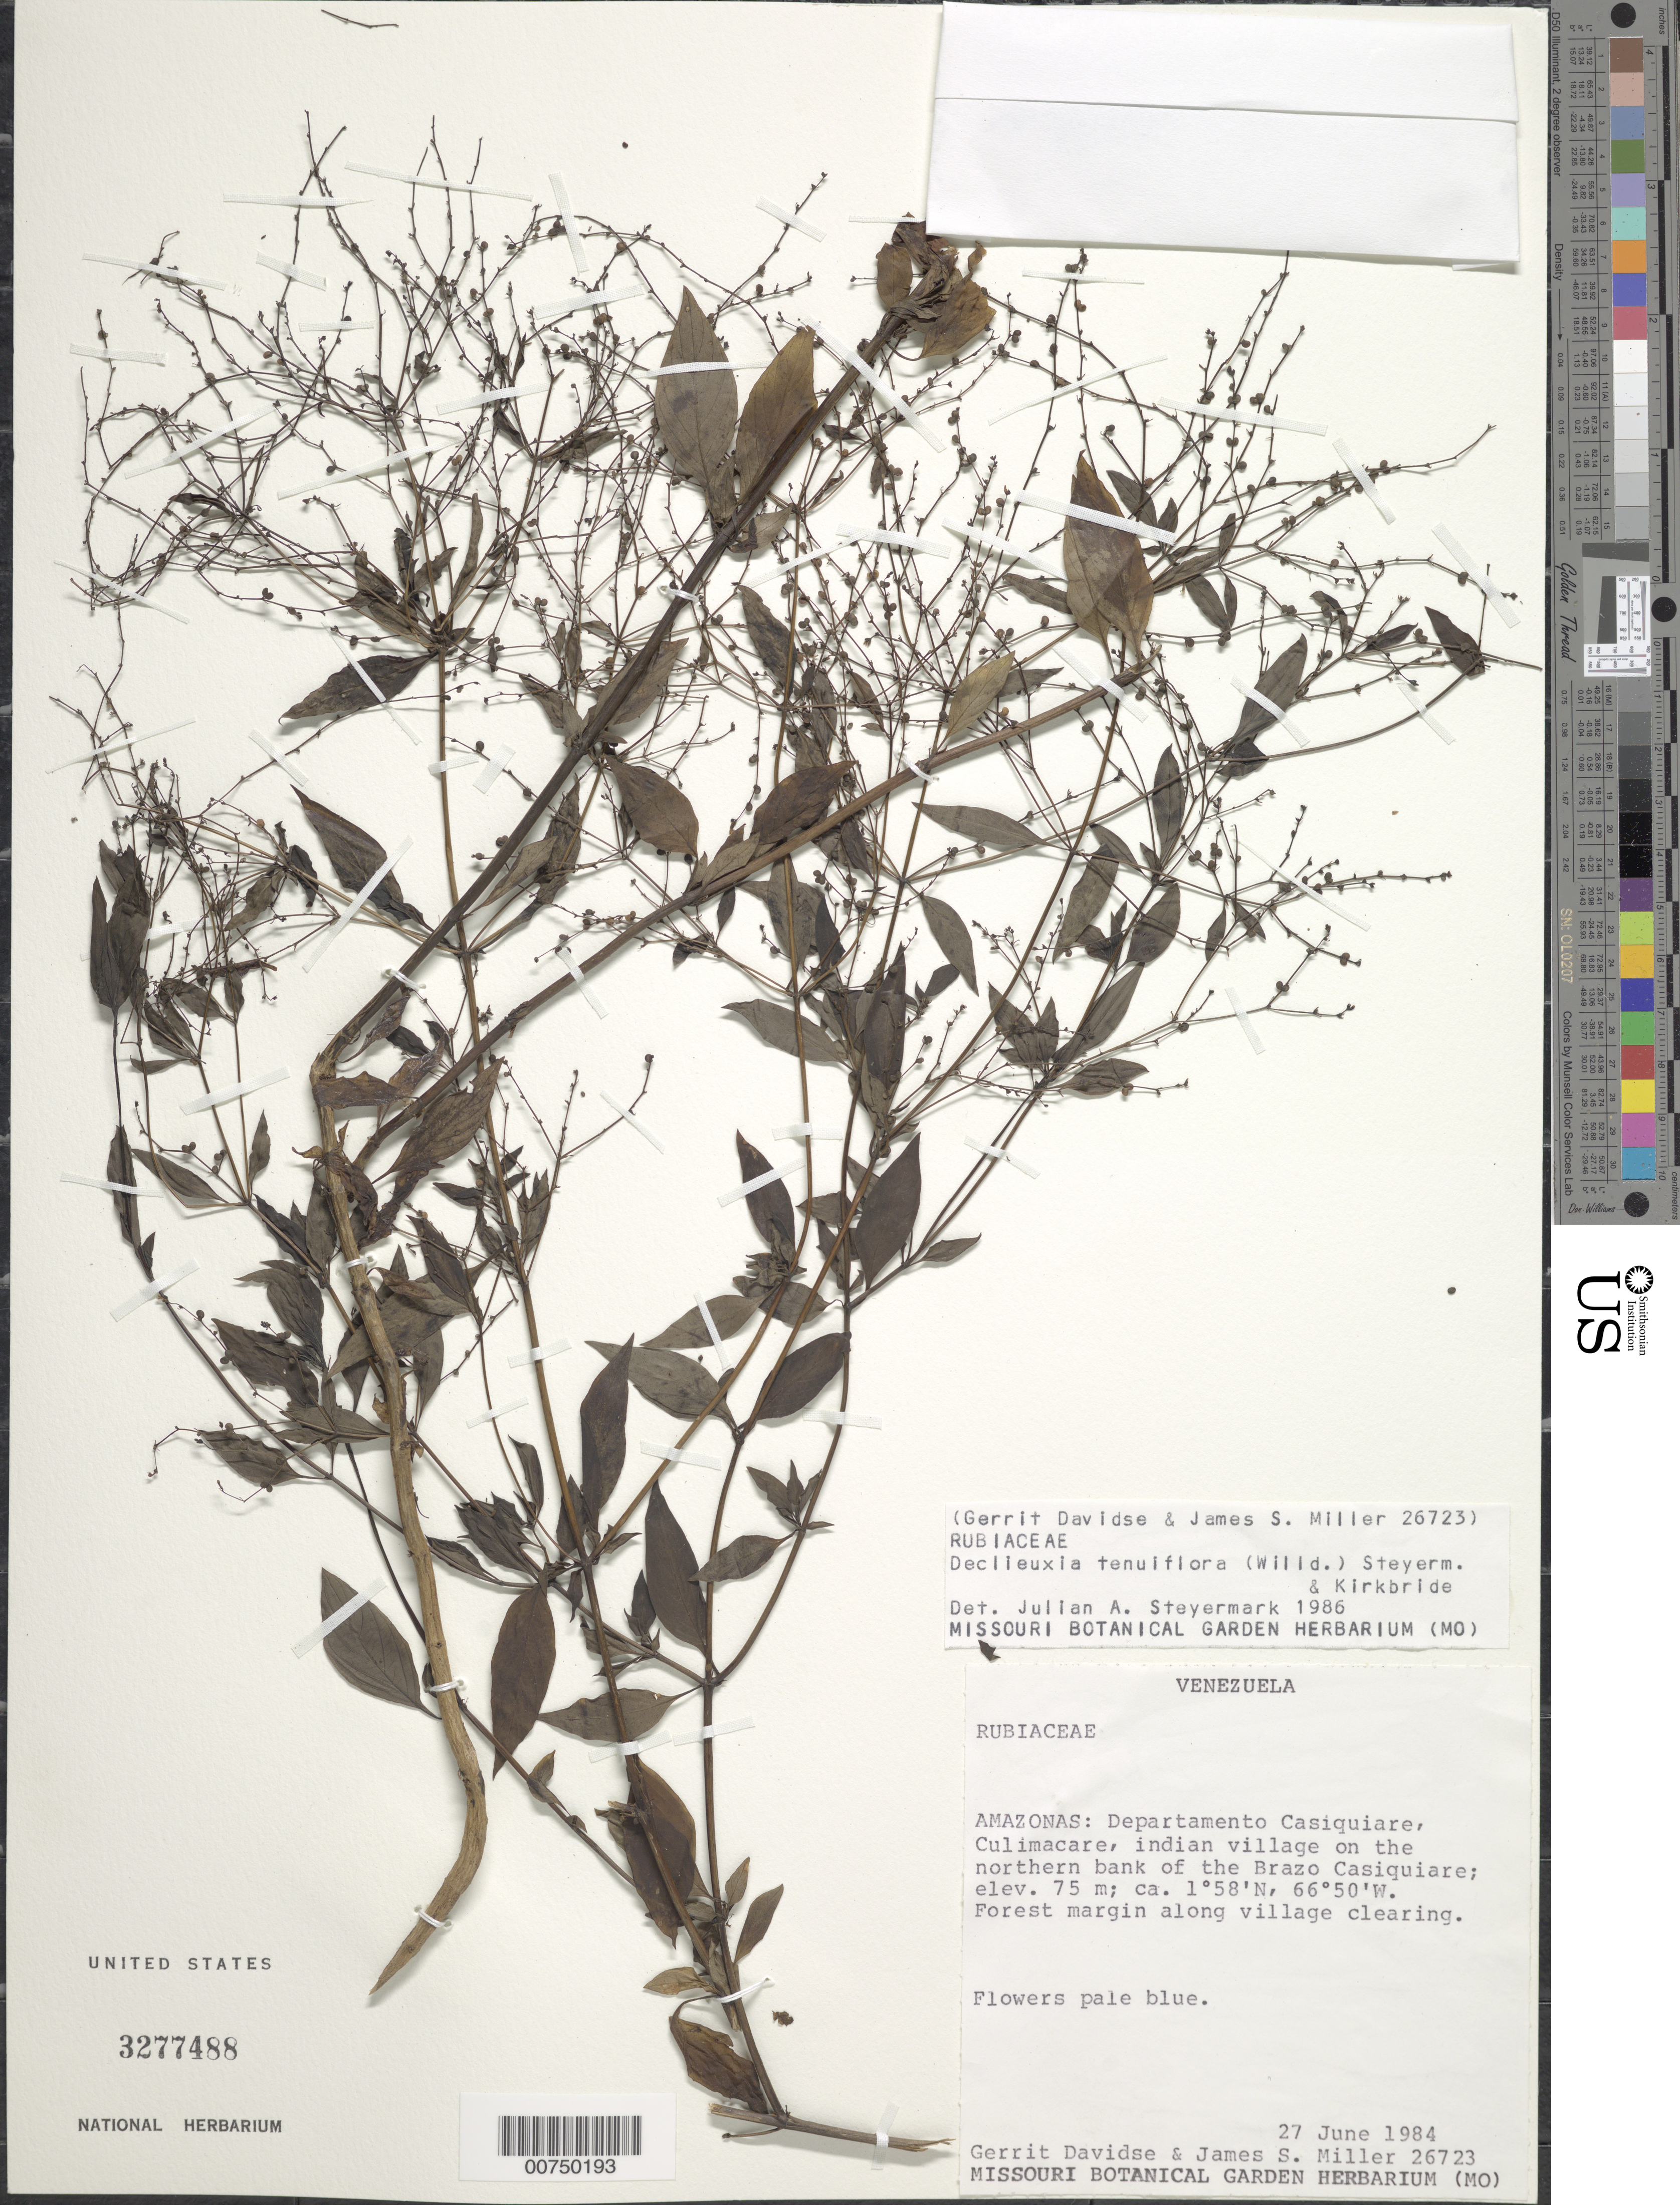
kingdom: Plantae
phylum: Tracheophyta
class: Magnoliopsida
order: Gentianales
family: Rubiaceae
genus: Declieuxia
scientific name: Declieuxia tenuiflora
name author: (Willd. ex Roem. & Schult.) Steyerm. & J.H. Kirkbr.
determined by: Steyermark, Julian A., (VEN)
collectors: G. Davidse & J. S. Miller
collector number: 26723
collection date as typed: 27-Jun-84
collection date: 1984-06-27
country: Venezuela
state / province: Amazonas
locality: Culimacare, indian village on N bank of Brazo Casiquiare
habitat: Forest margin along village clearing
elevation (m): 75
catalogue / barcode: US 3277488